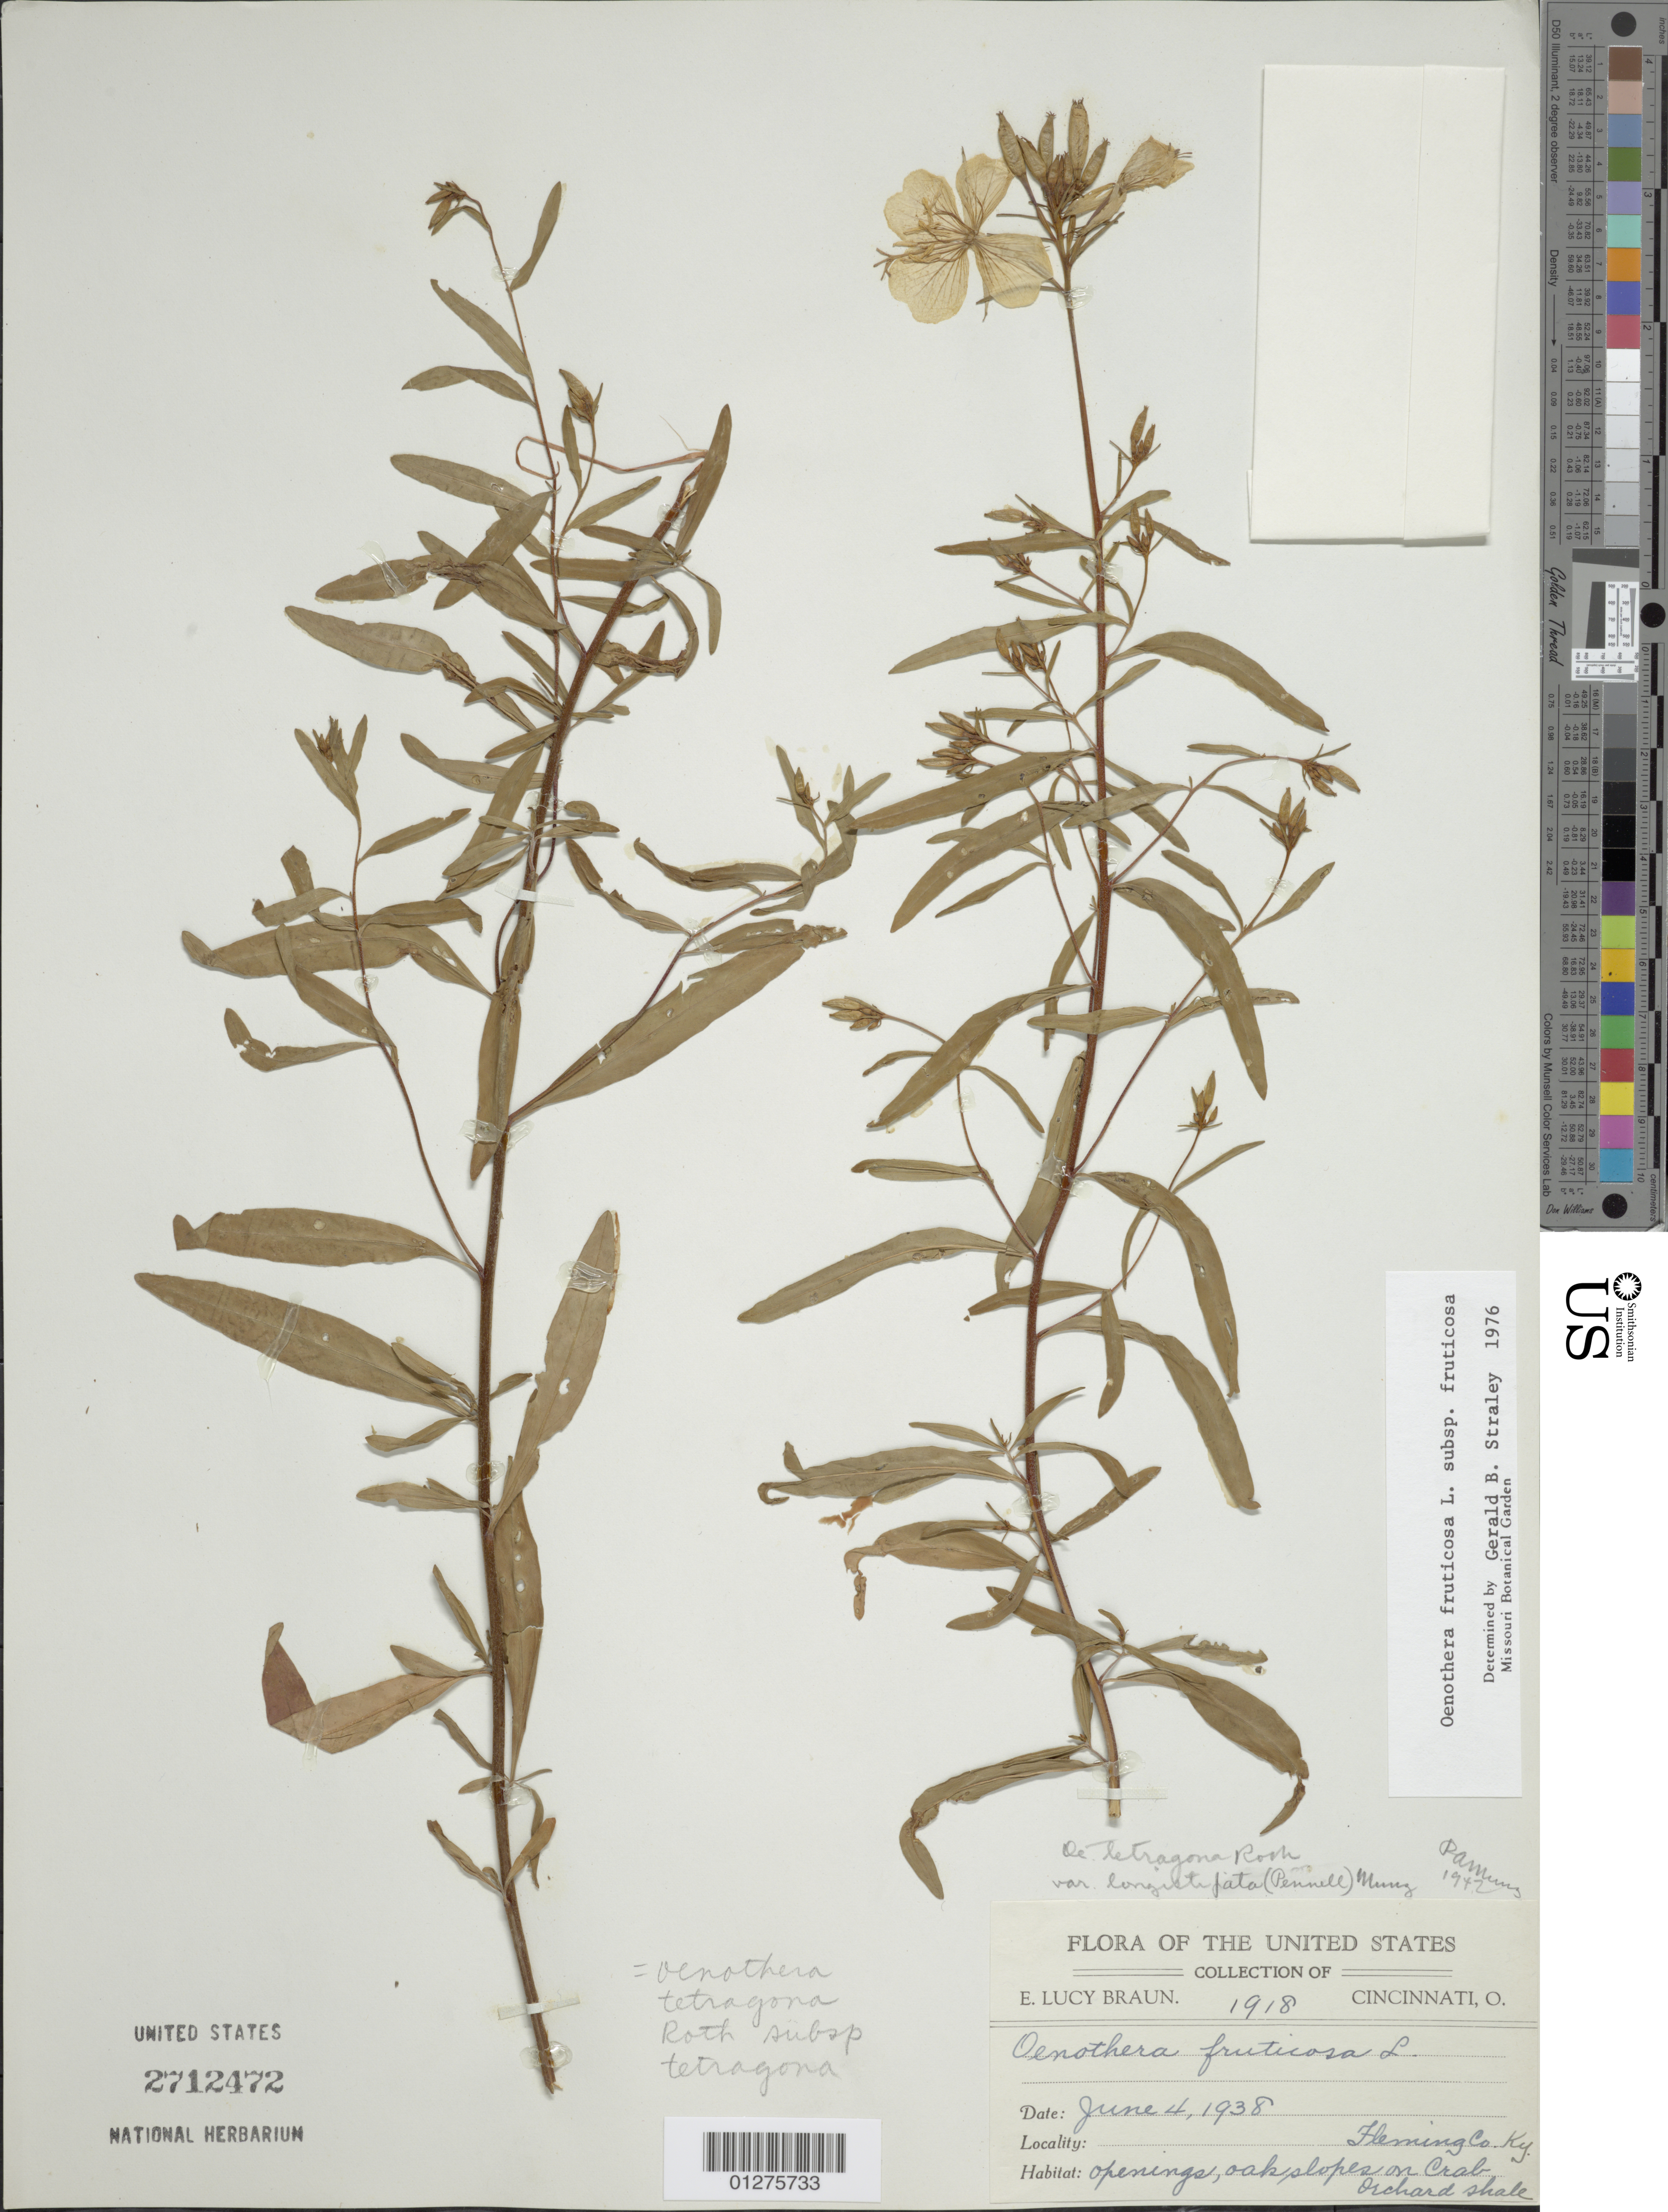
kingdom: Plantae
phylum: Tracheophyta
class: Magnoliopsida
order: Myrtales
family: Onagraceae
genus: Oenothera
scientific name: Oenothera fruticosa subsp. fruticosa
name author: L.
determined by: Straley, G. B.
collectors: E. L. Braun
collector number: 1918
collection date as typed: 4 Jun 1938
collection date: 1938-06-04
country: United States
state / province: Kentucky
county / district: Fleming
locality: On crab orchard shade.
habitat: Slopes.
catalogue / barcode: US 2712742